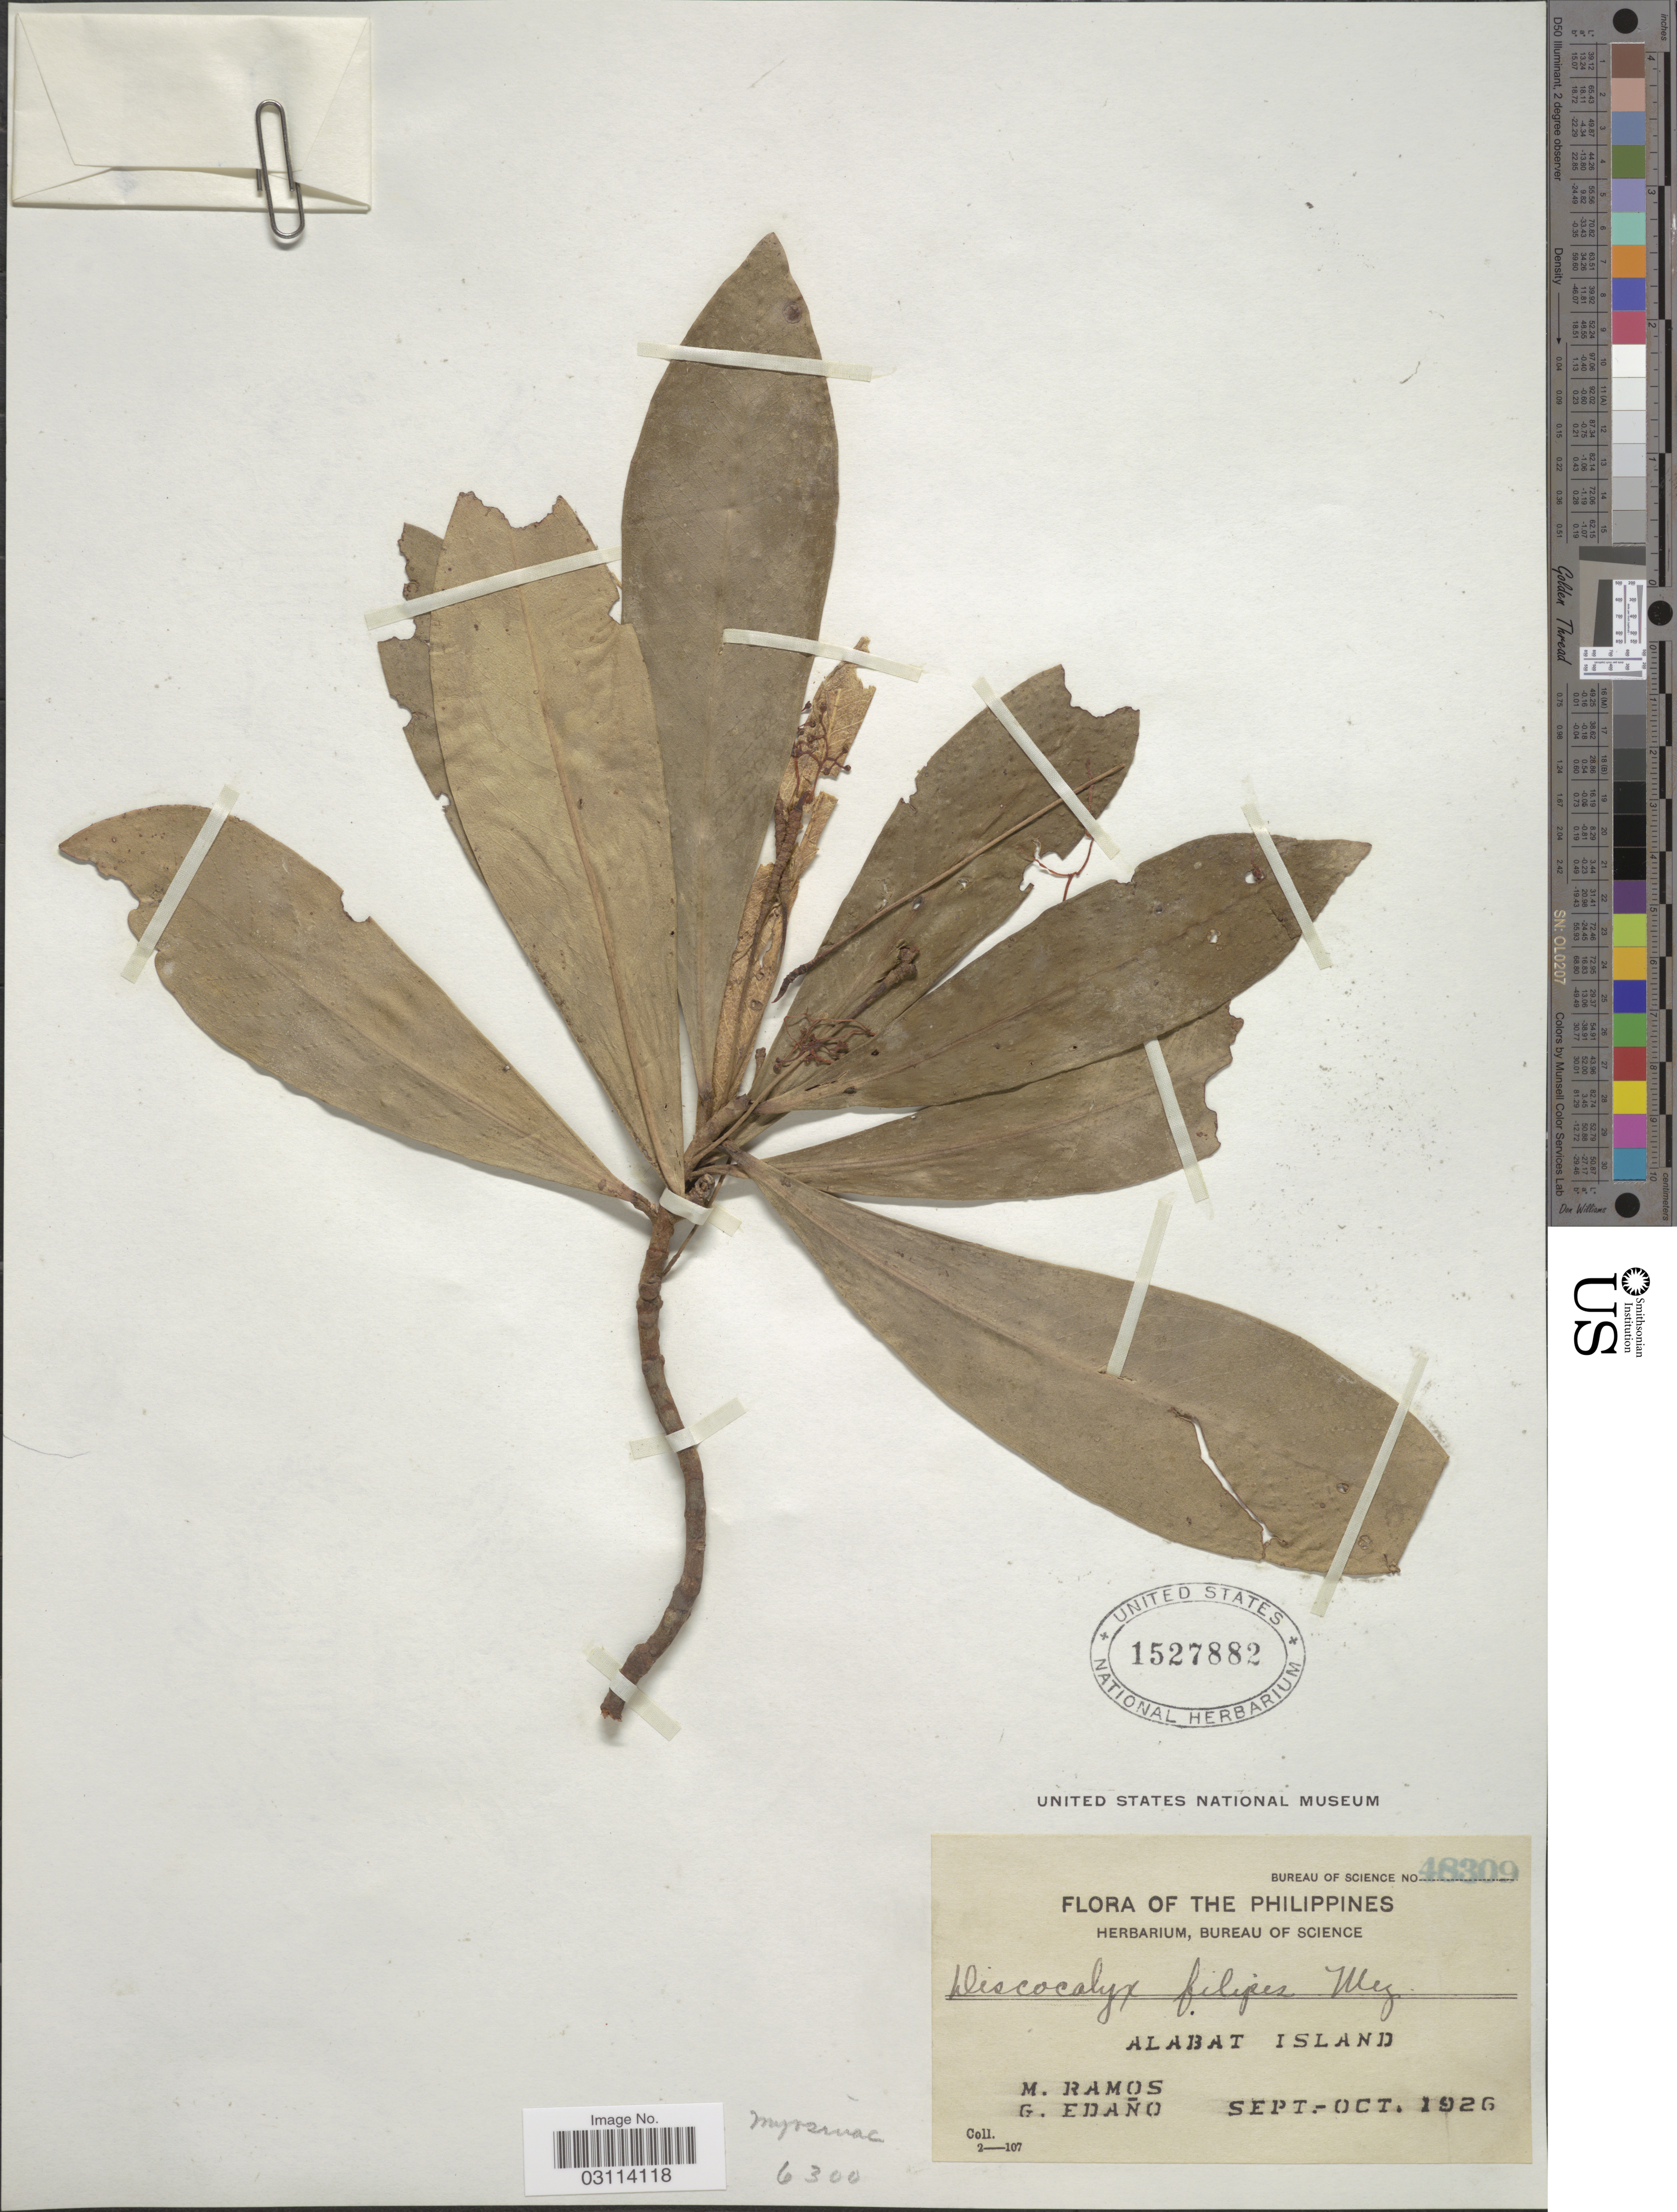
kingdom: Plantae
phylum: Tracheophyta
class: Magnoliopsida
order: Ericales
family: Primulaceae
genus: Discocalyx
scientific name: Discocalyx filipes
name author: Mez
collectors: M. Ramos & G. Edaño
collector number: Bureau of Science 48309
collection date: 1926-09/1926-10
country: Philippines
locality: Alabat Island.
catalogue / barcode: US 1527882